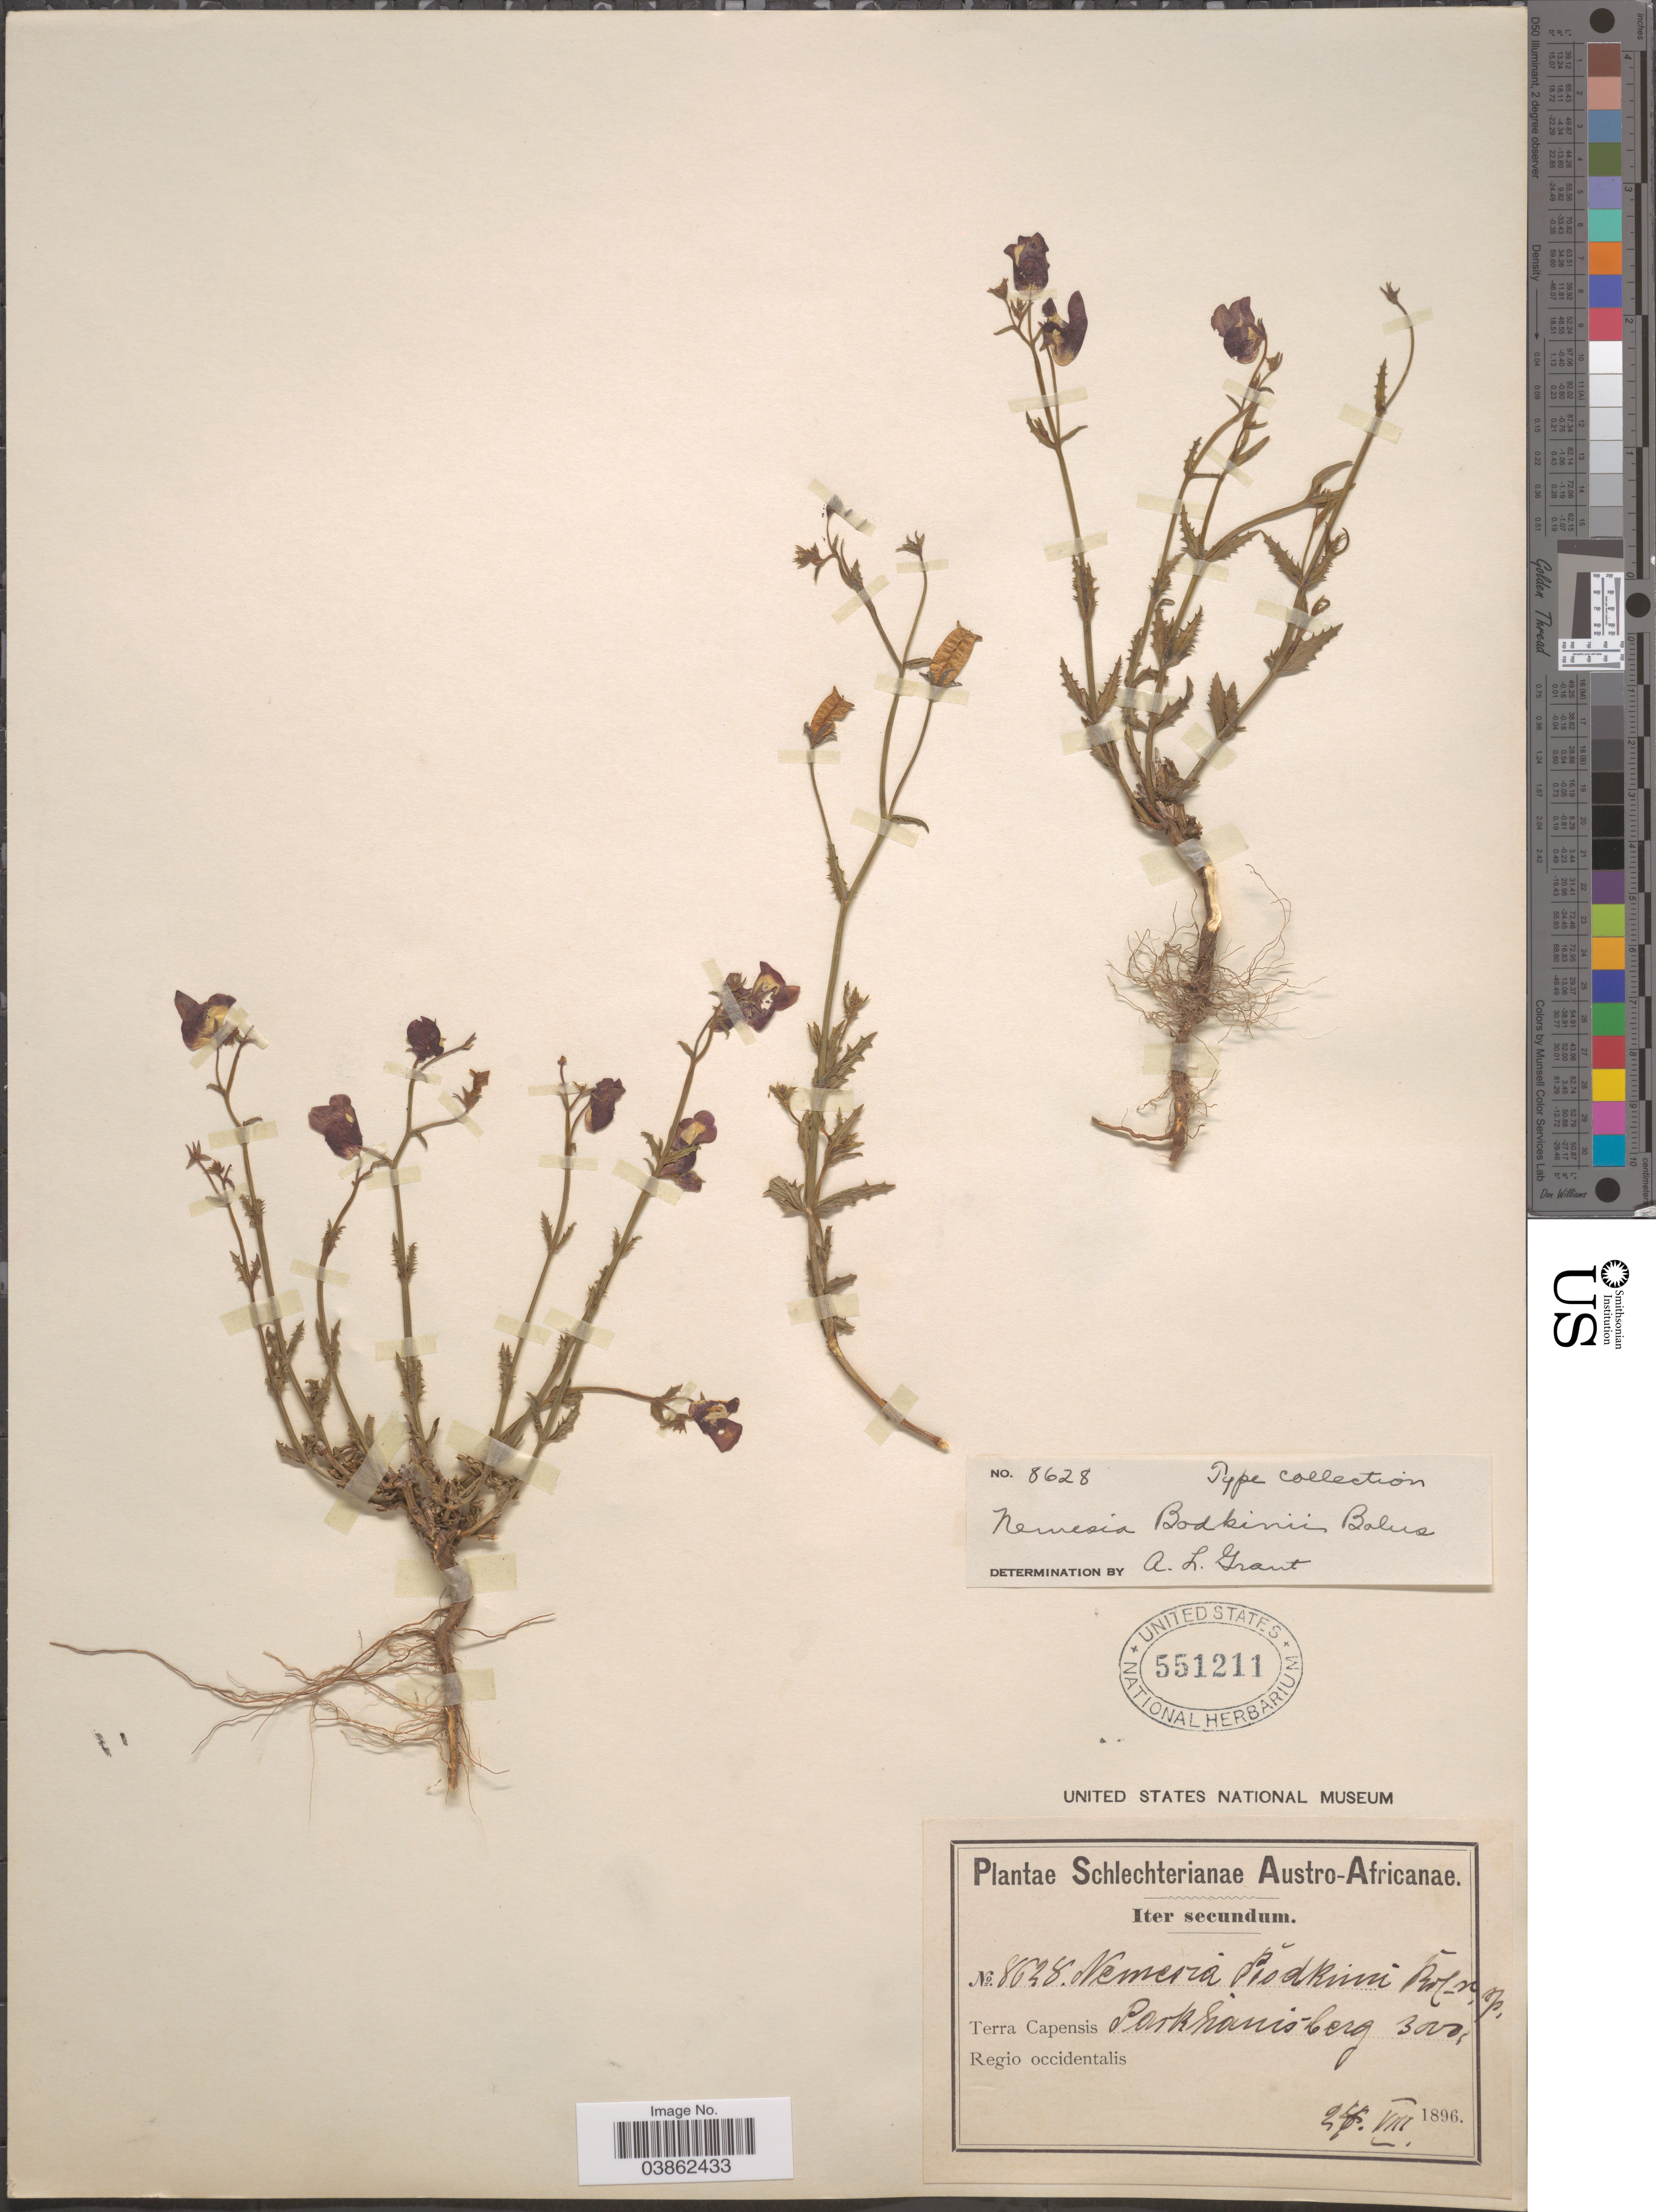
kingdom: Plantae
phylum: Tracheophyta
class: Magnoliopsida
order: Lamiales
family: Scrophulariaceae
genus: Nemesia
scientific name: Nemesia bodkinii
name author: Bolus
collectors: Schlechter, --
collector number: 8628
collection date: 1896-08-28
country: South Africa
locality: Austro-Africanae. Terra Capensis Sanisberg. Regio occidentalis.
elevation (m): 914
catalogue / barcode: US 551211